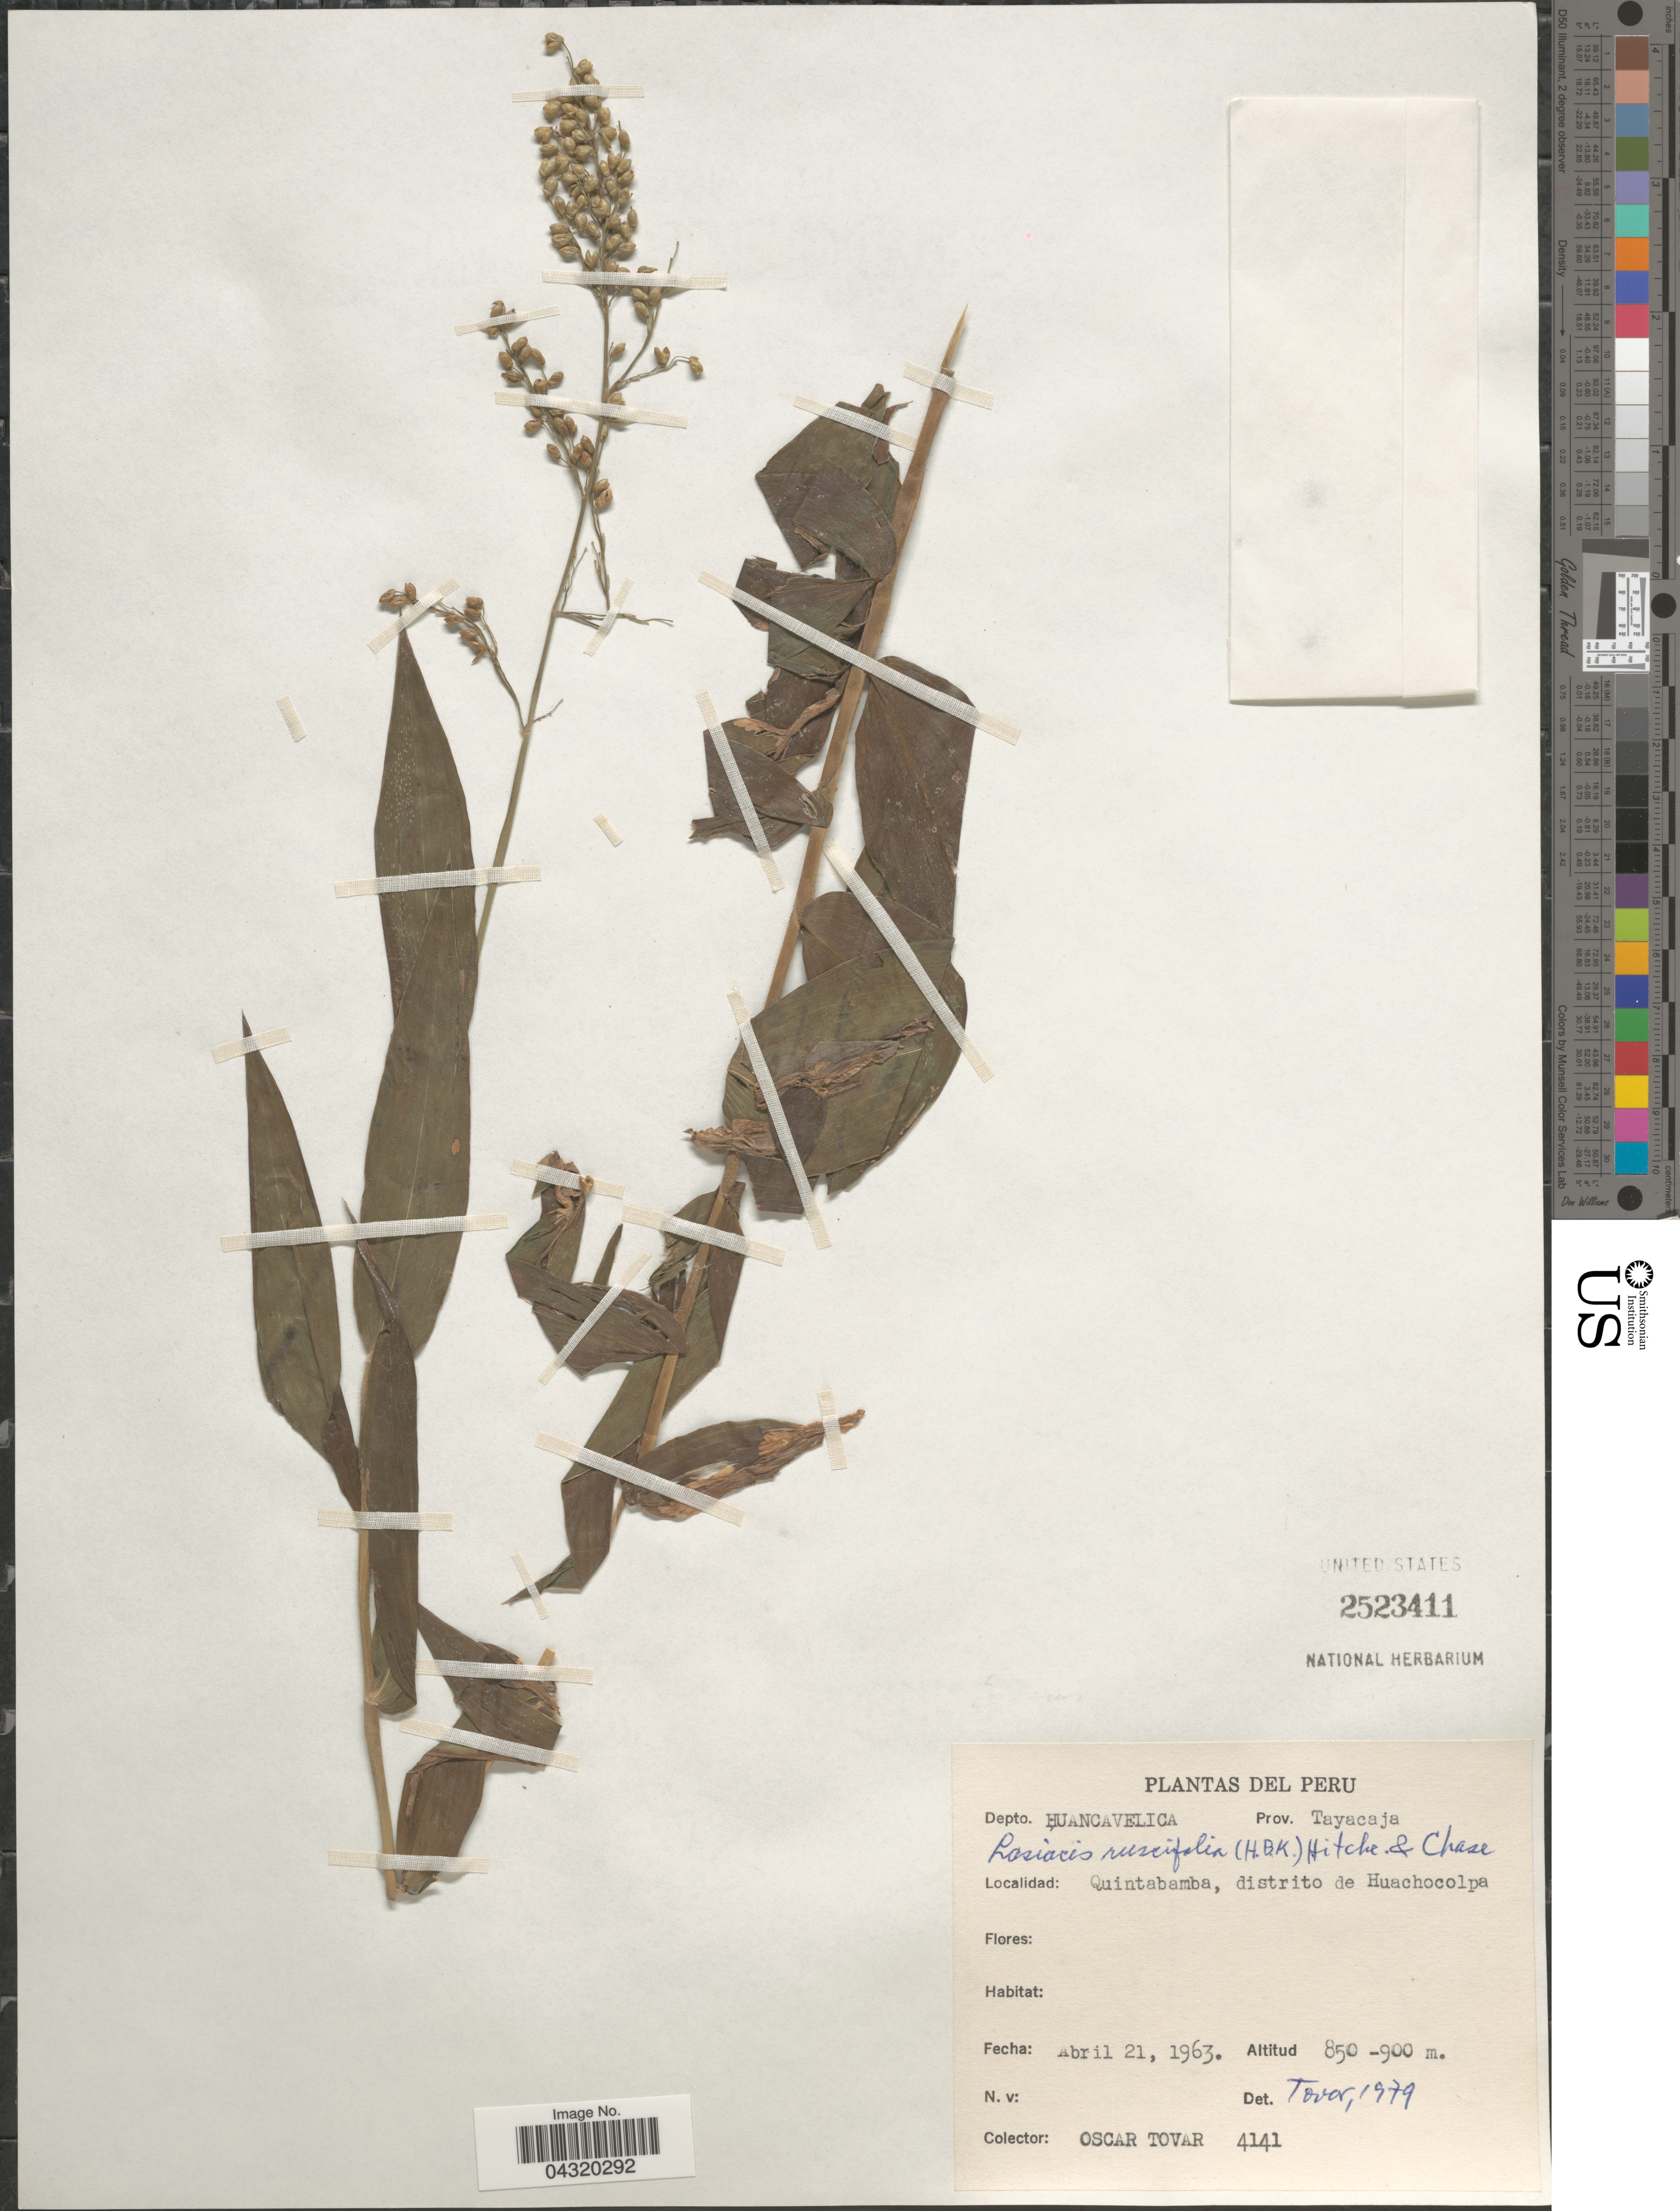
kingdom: Plantae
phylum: Tracheophyta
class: Liliopsida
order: Poales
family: Poaceae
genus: Lasiacis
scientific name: Lasiacis ruscifolia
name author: (Kunth) Hitchc.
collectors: Ó. Tovar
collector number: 4141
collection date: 1963-04-21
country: Peru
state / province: Huancavelica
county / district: Tayacaja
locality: Depto. Huancavelica. Prov. Tayacaja. Quintabamba, distrito Huachocolpa.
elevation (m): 850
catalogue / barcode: US 2523411